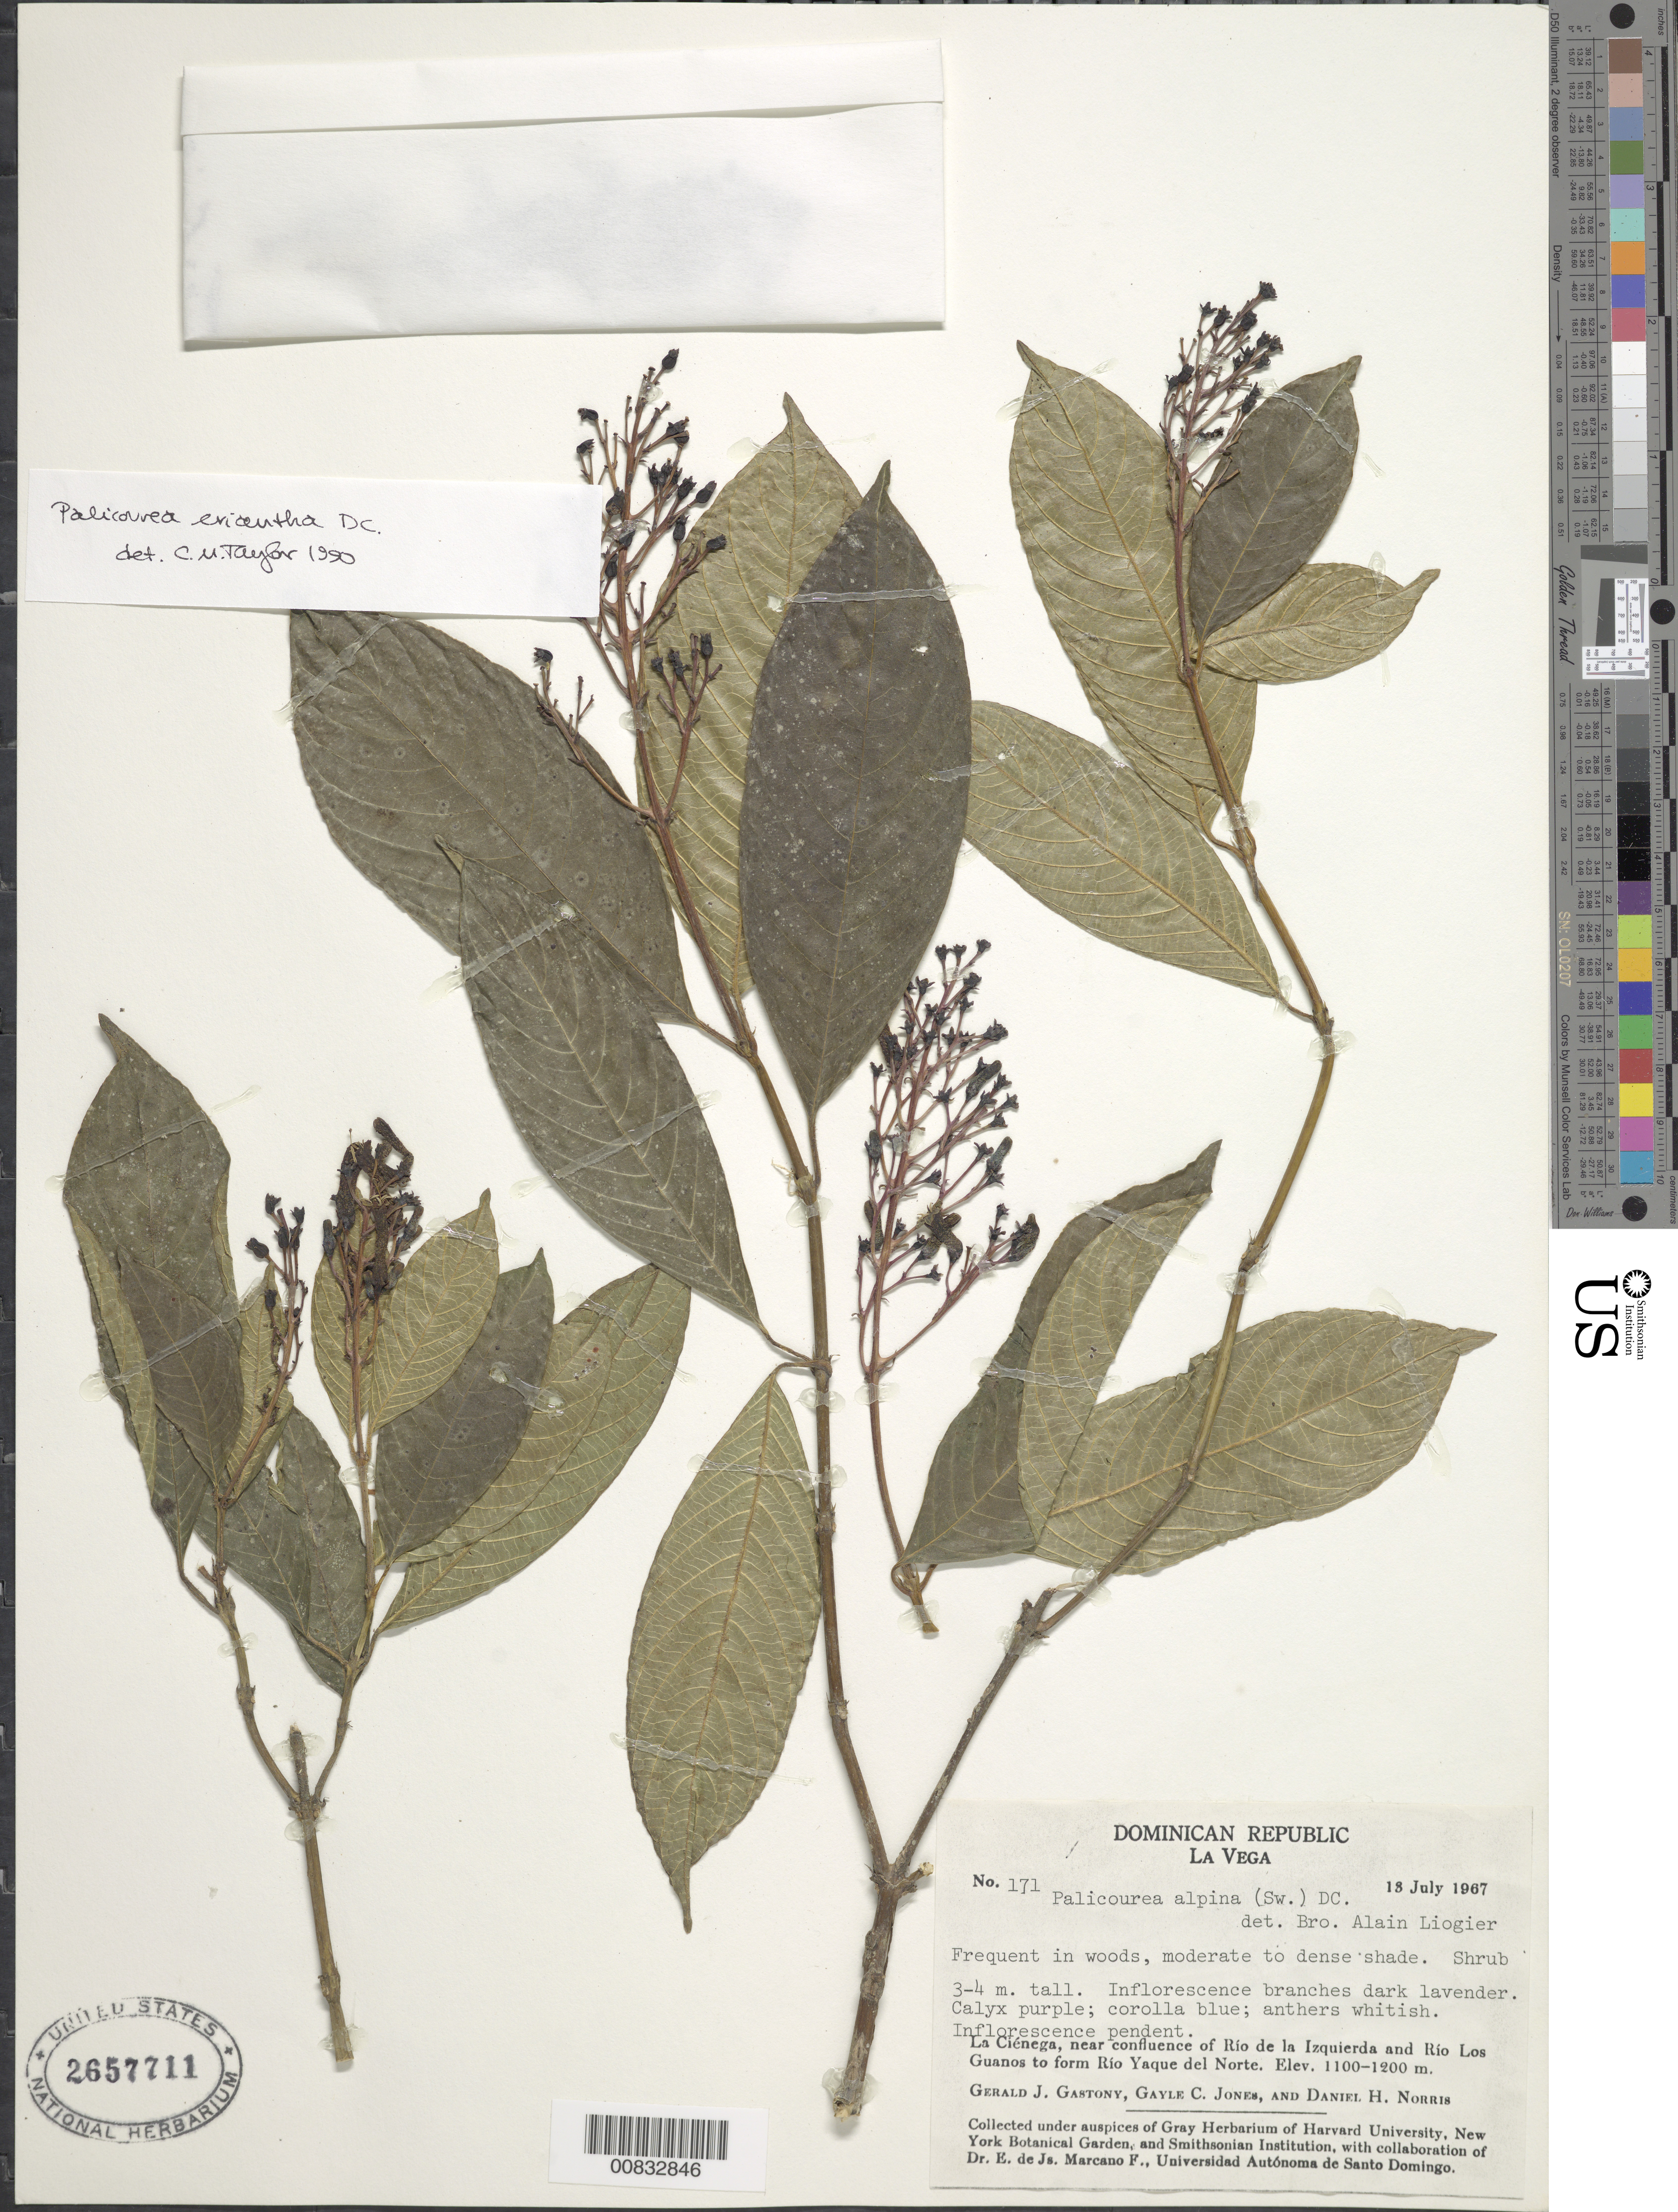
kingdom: Plantae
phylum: Tracheophyta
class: Magnoliopsida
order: Gentianales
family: Rubiaceae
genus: Palicourea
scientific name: Palicourea eriantha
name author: DC.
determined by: Taylor, Charlotte M.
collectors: G. Gastony, G. C. Jones & D. H. Norris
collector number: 171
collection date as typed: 13 Jul 1967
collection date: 1967-07-13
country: Dominican Republic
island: Hispaniola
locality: La Ciénaga, near the confluence of Río de la Izquierda and Río Los Guanos to from Rio Yaque del Norte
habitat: In woods, moderate to dense shade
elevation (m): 1100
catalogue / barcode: US 2657711